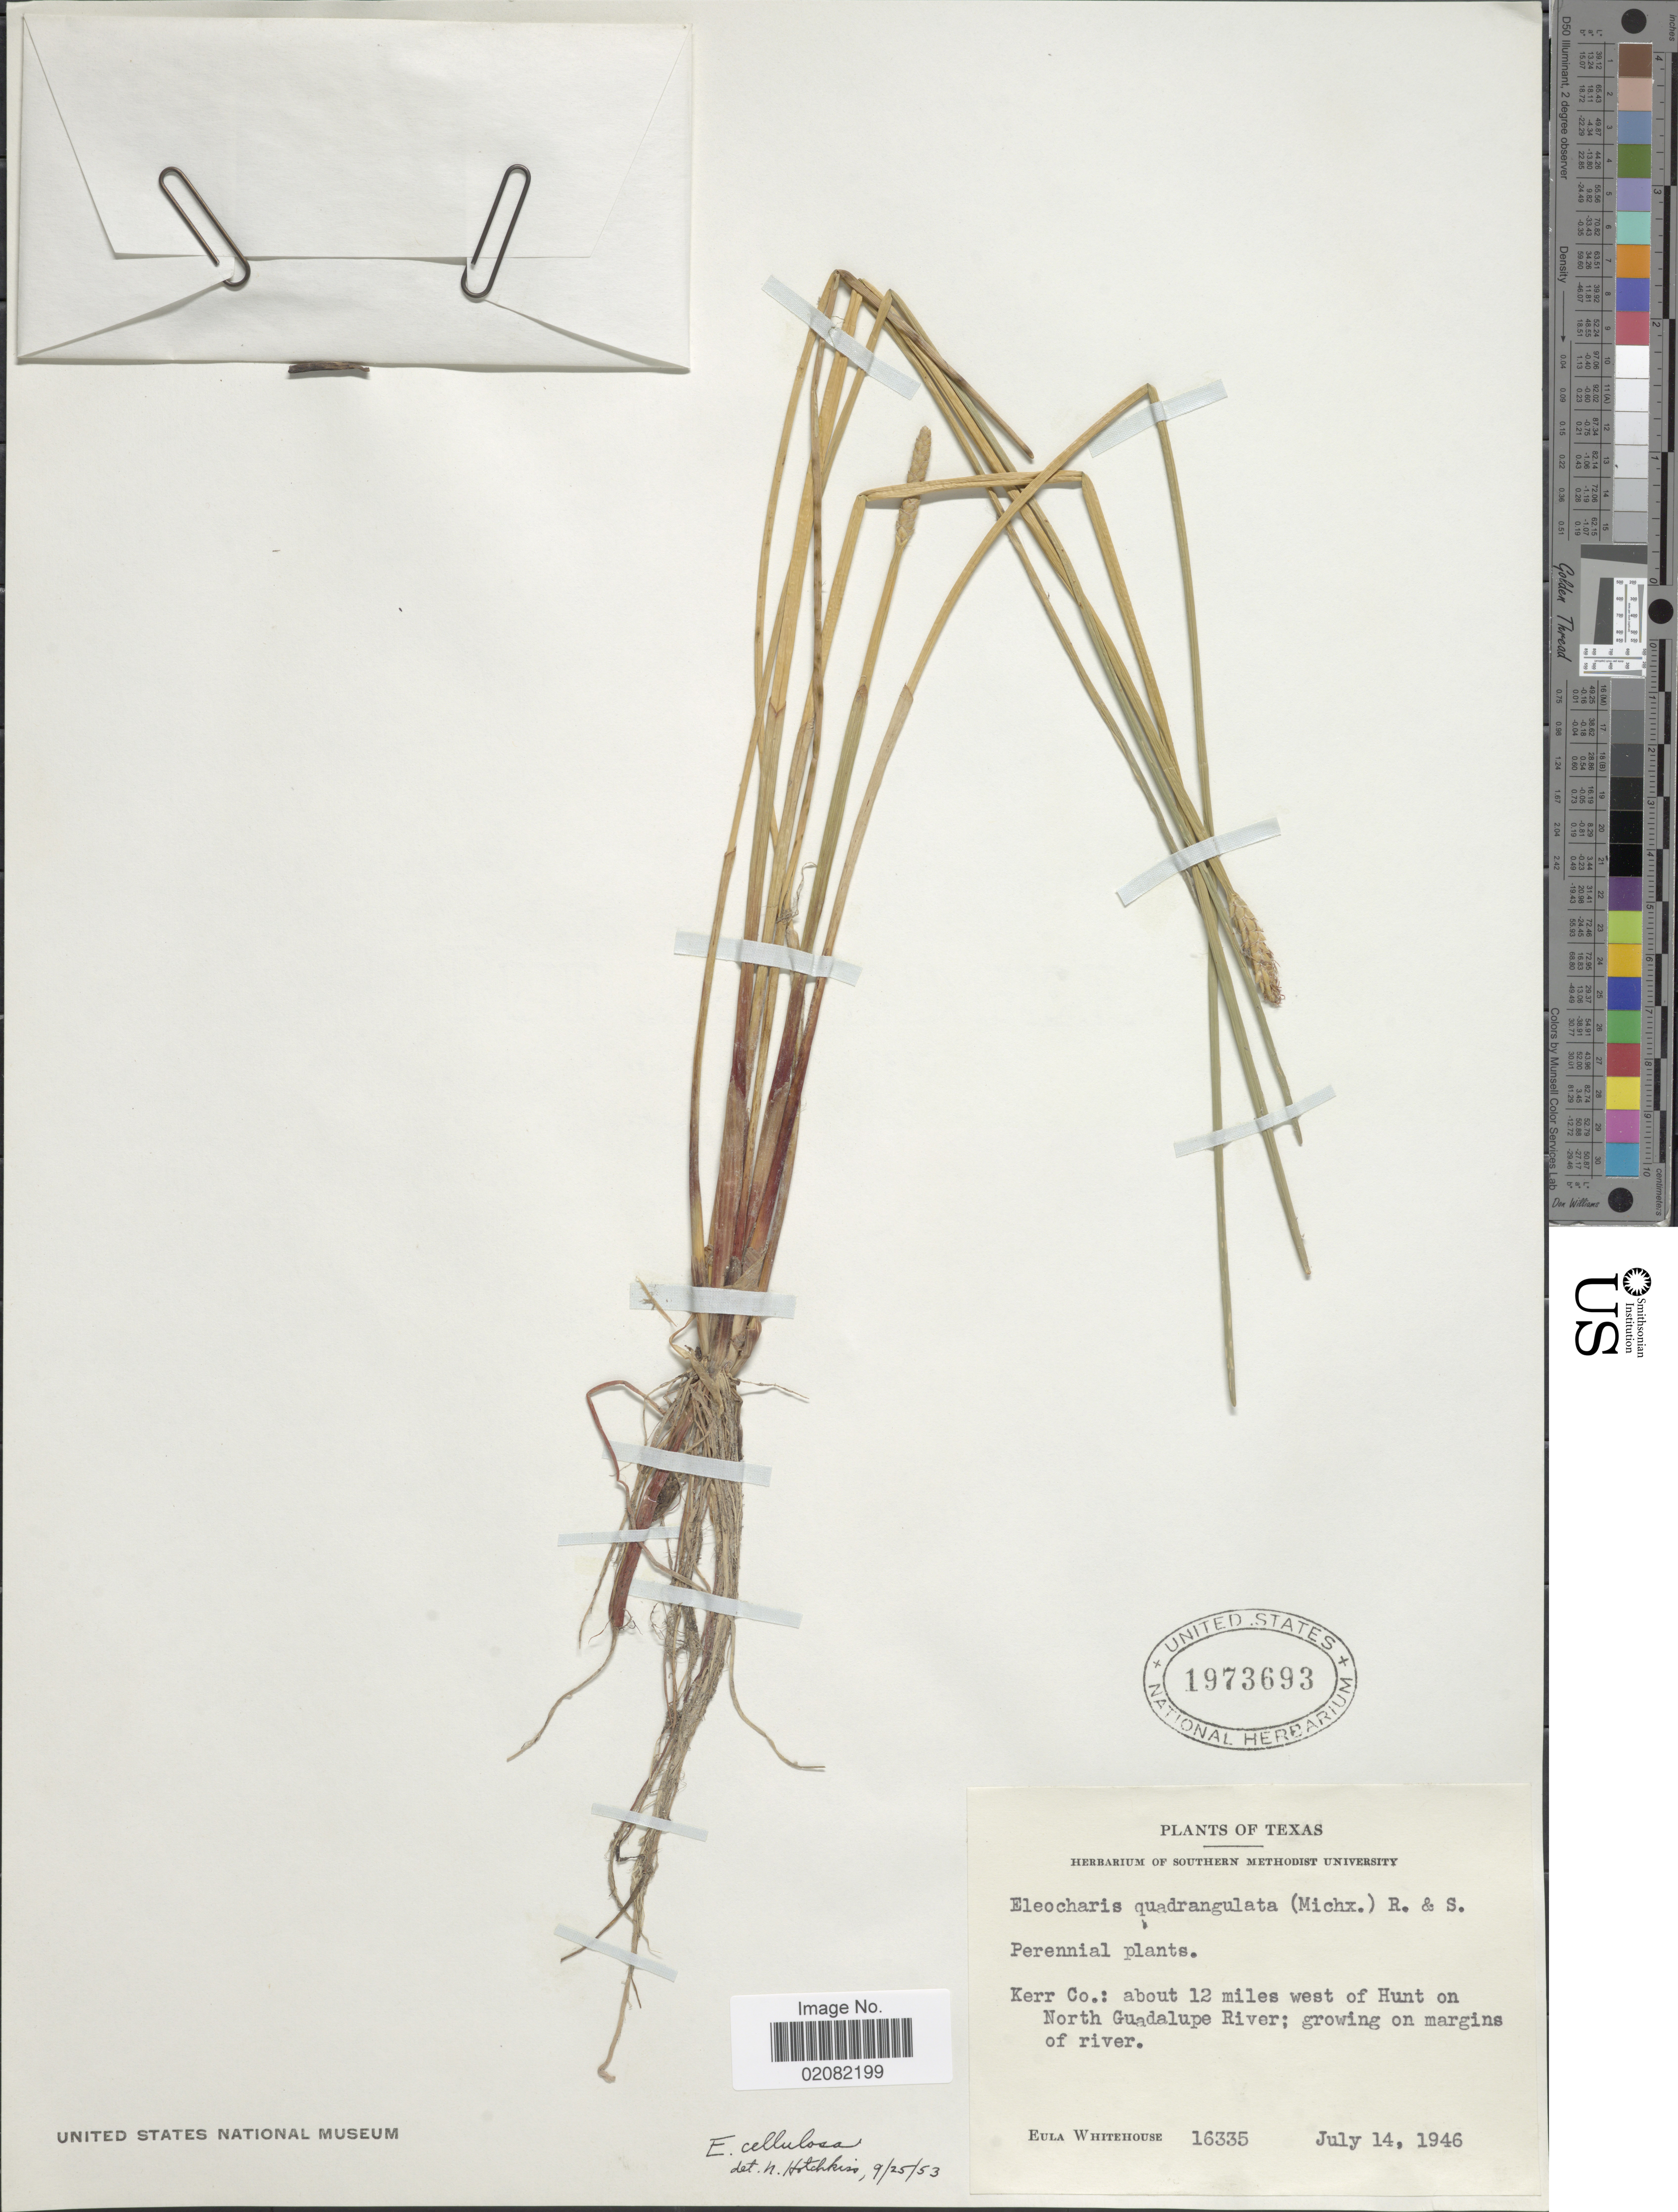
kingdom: Plantae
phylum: Tracheophyta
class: Liliopsida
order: Poales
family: Cyperaceae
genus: Eleocharis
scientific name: Eleocharis cellulosa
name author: Torr.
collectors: E. Whitehouse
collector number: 16335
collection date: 1946-07-14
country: United States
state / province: Texas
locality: Kerr Co.: about 12 miles west of Hunt on North Guadalupe River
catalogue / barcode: US 1973693